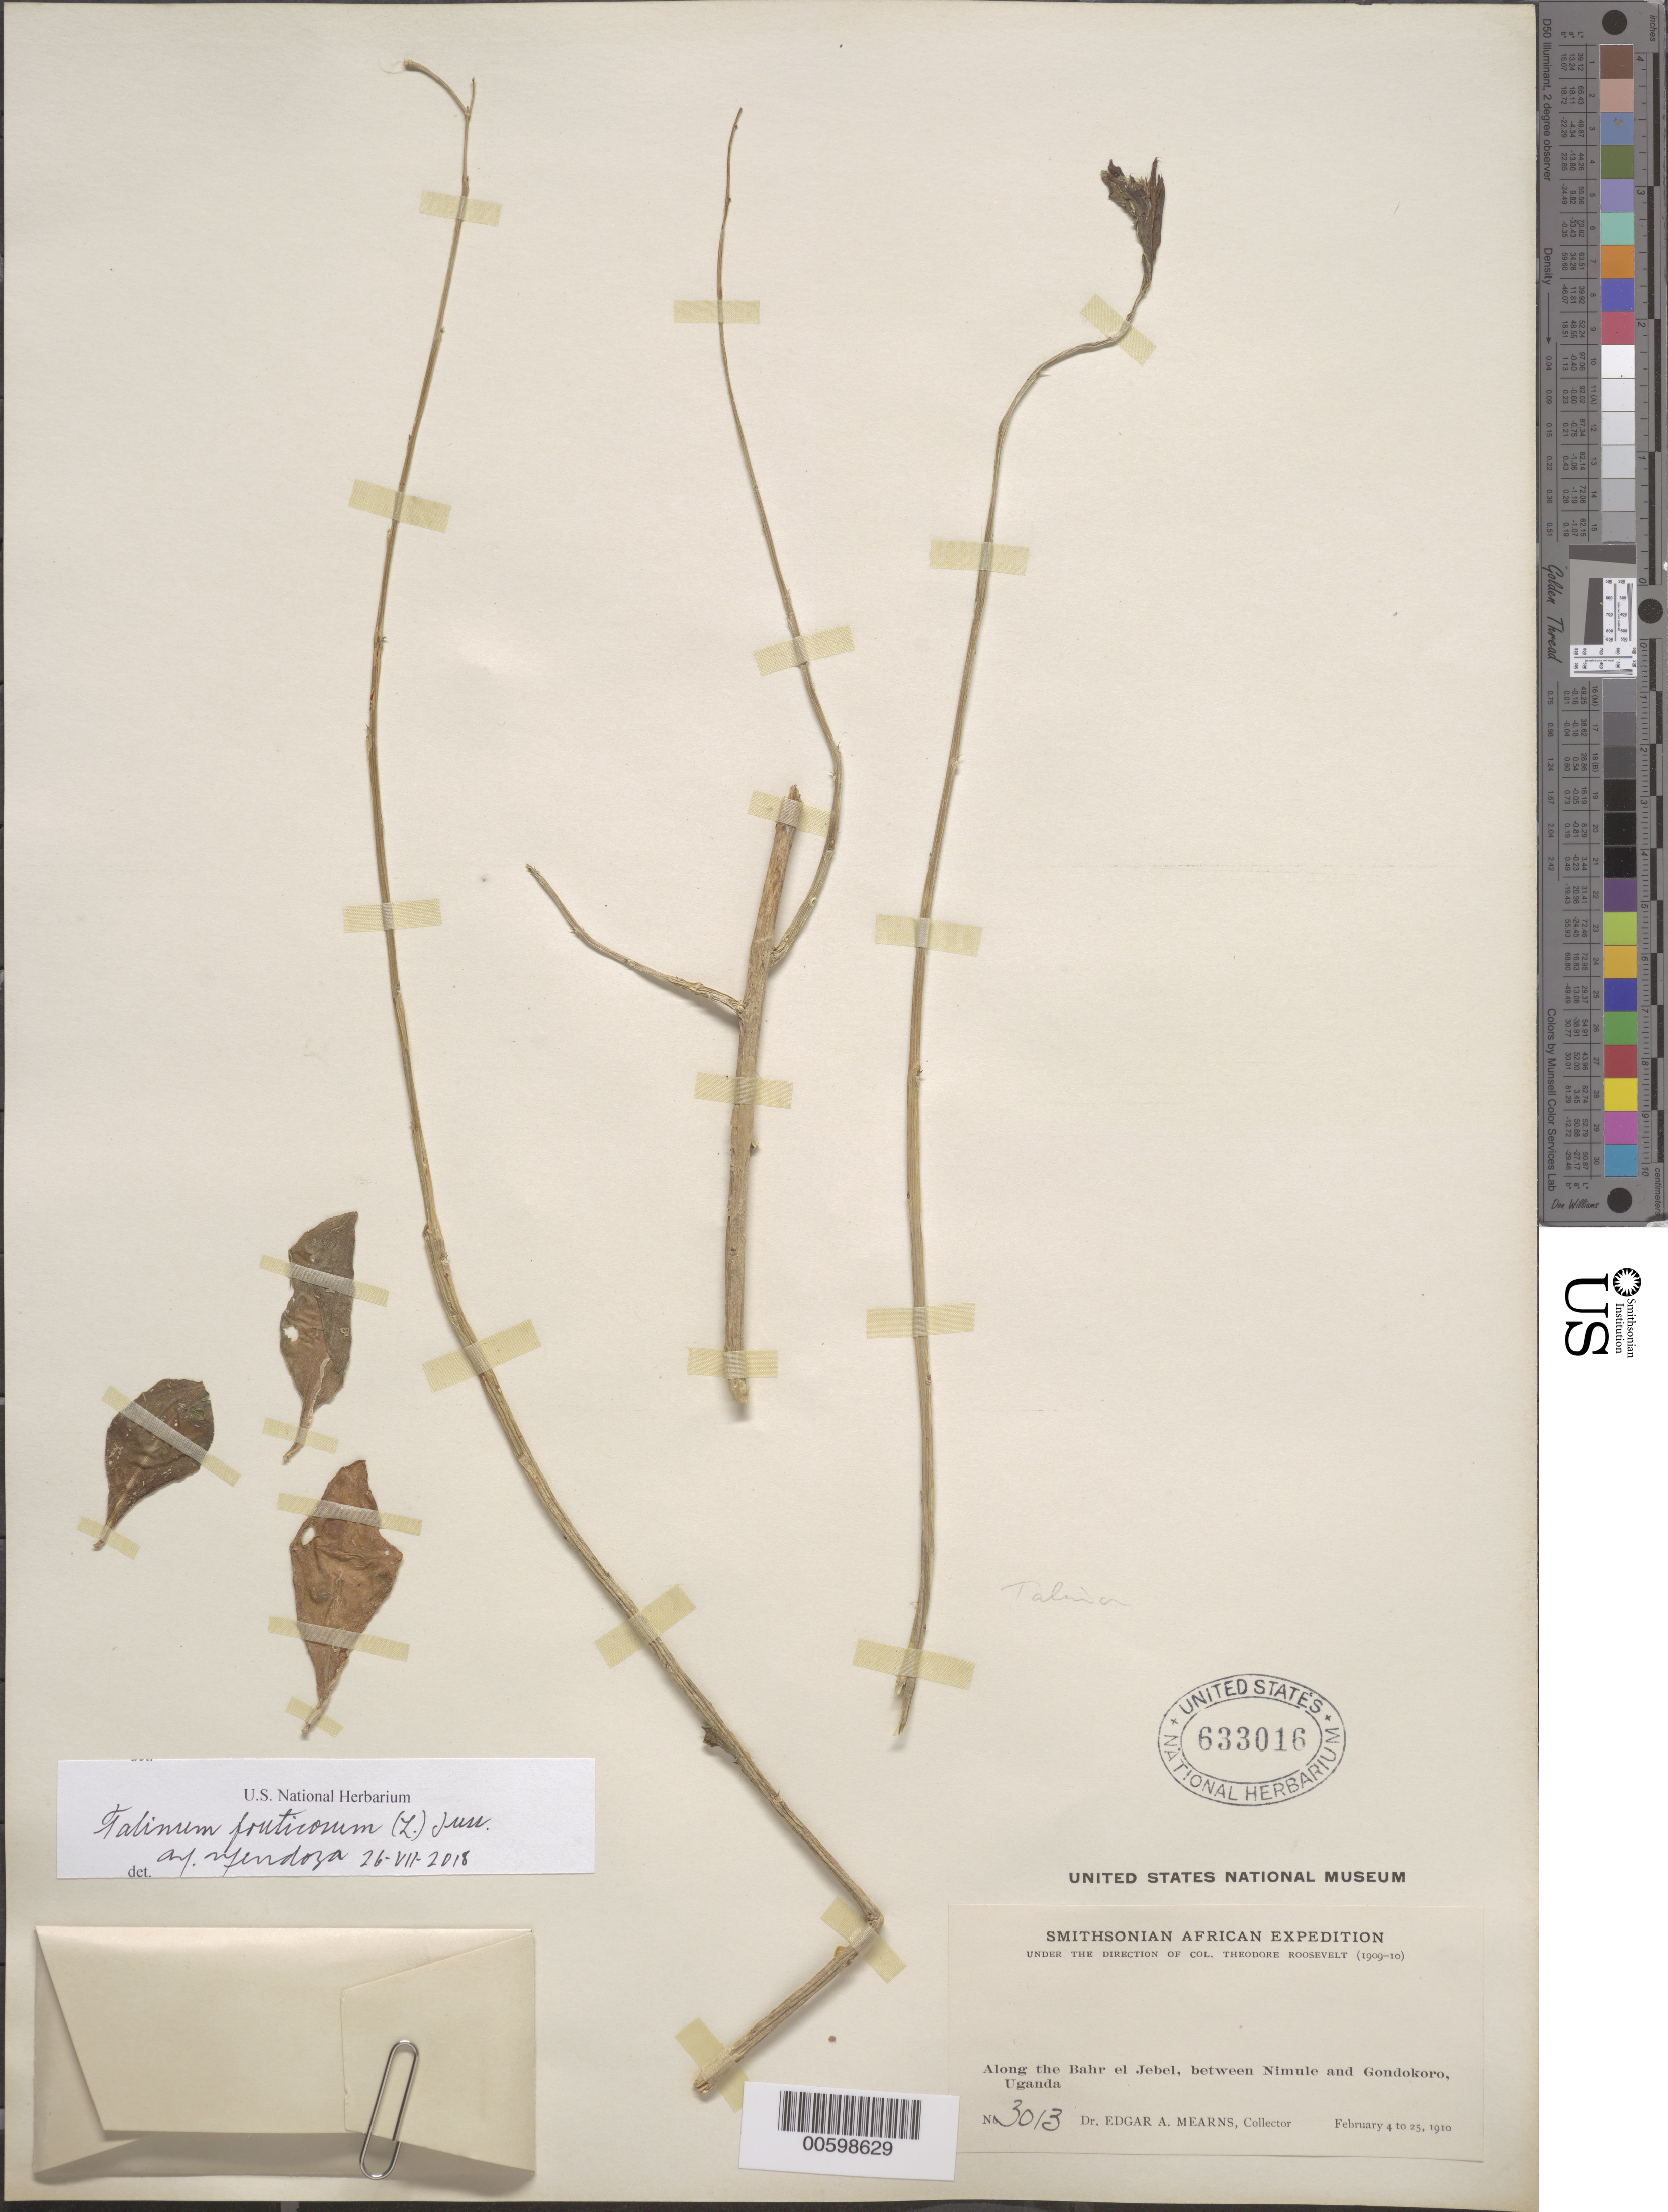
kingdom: Plantae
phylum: Tracheophyta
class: Magnoliopsida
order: Caryophyllales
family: Talinaceae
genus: Talinum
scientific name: Talinum fruticosum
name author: (L.) Juss.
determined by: Mendoza, A. M.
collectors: E. A. Mearns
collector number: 3013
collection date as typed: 04 Feb 1910 to 25 Feb 1910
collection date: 1910-02-04/1910-02-25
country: South Sudan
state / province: Central Equatoria / Eastern Equatoria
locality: Along the Bahr el Jebel, between Nimule and Gondokoro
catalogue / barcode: US 633016